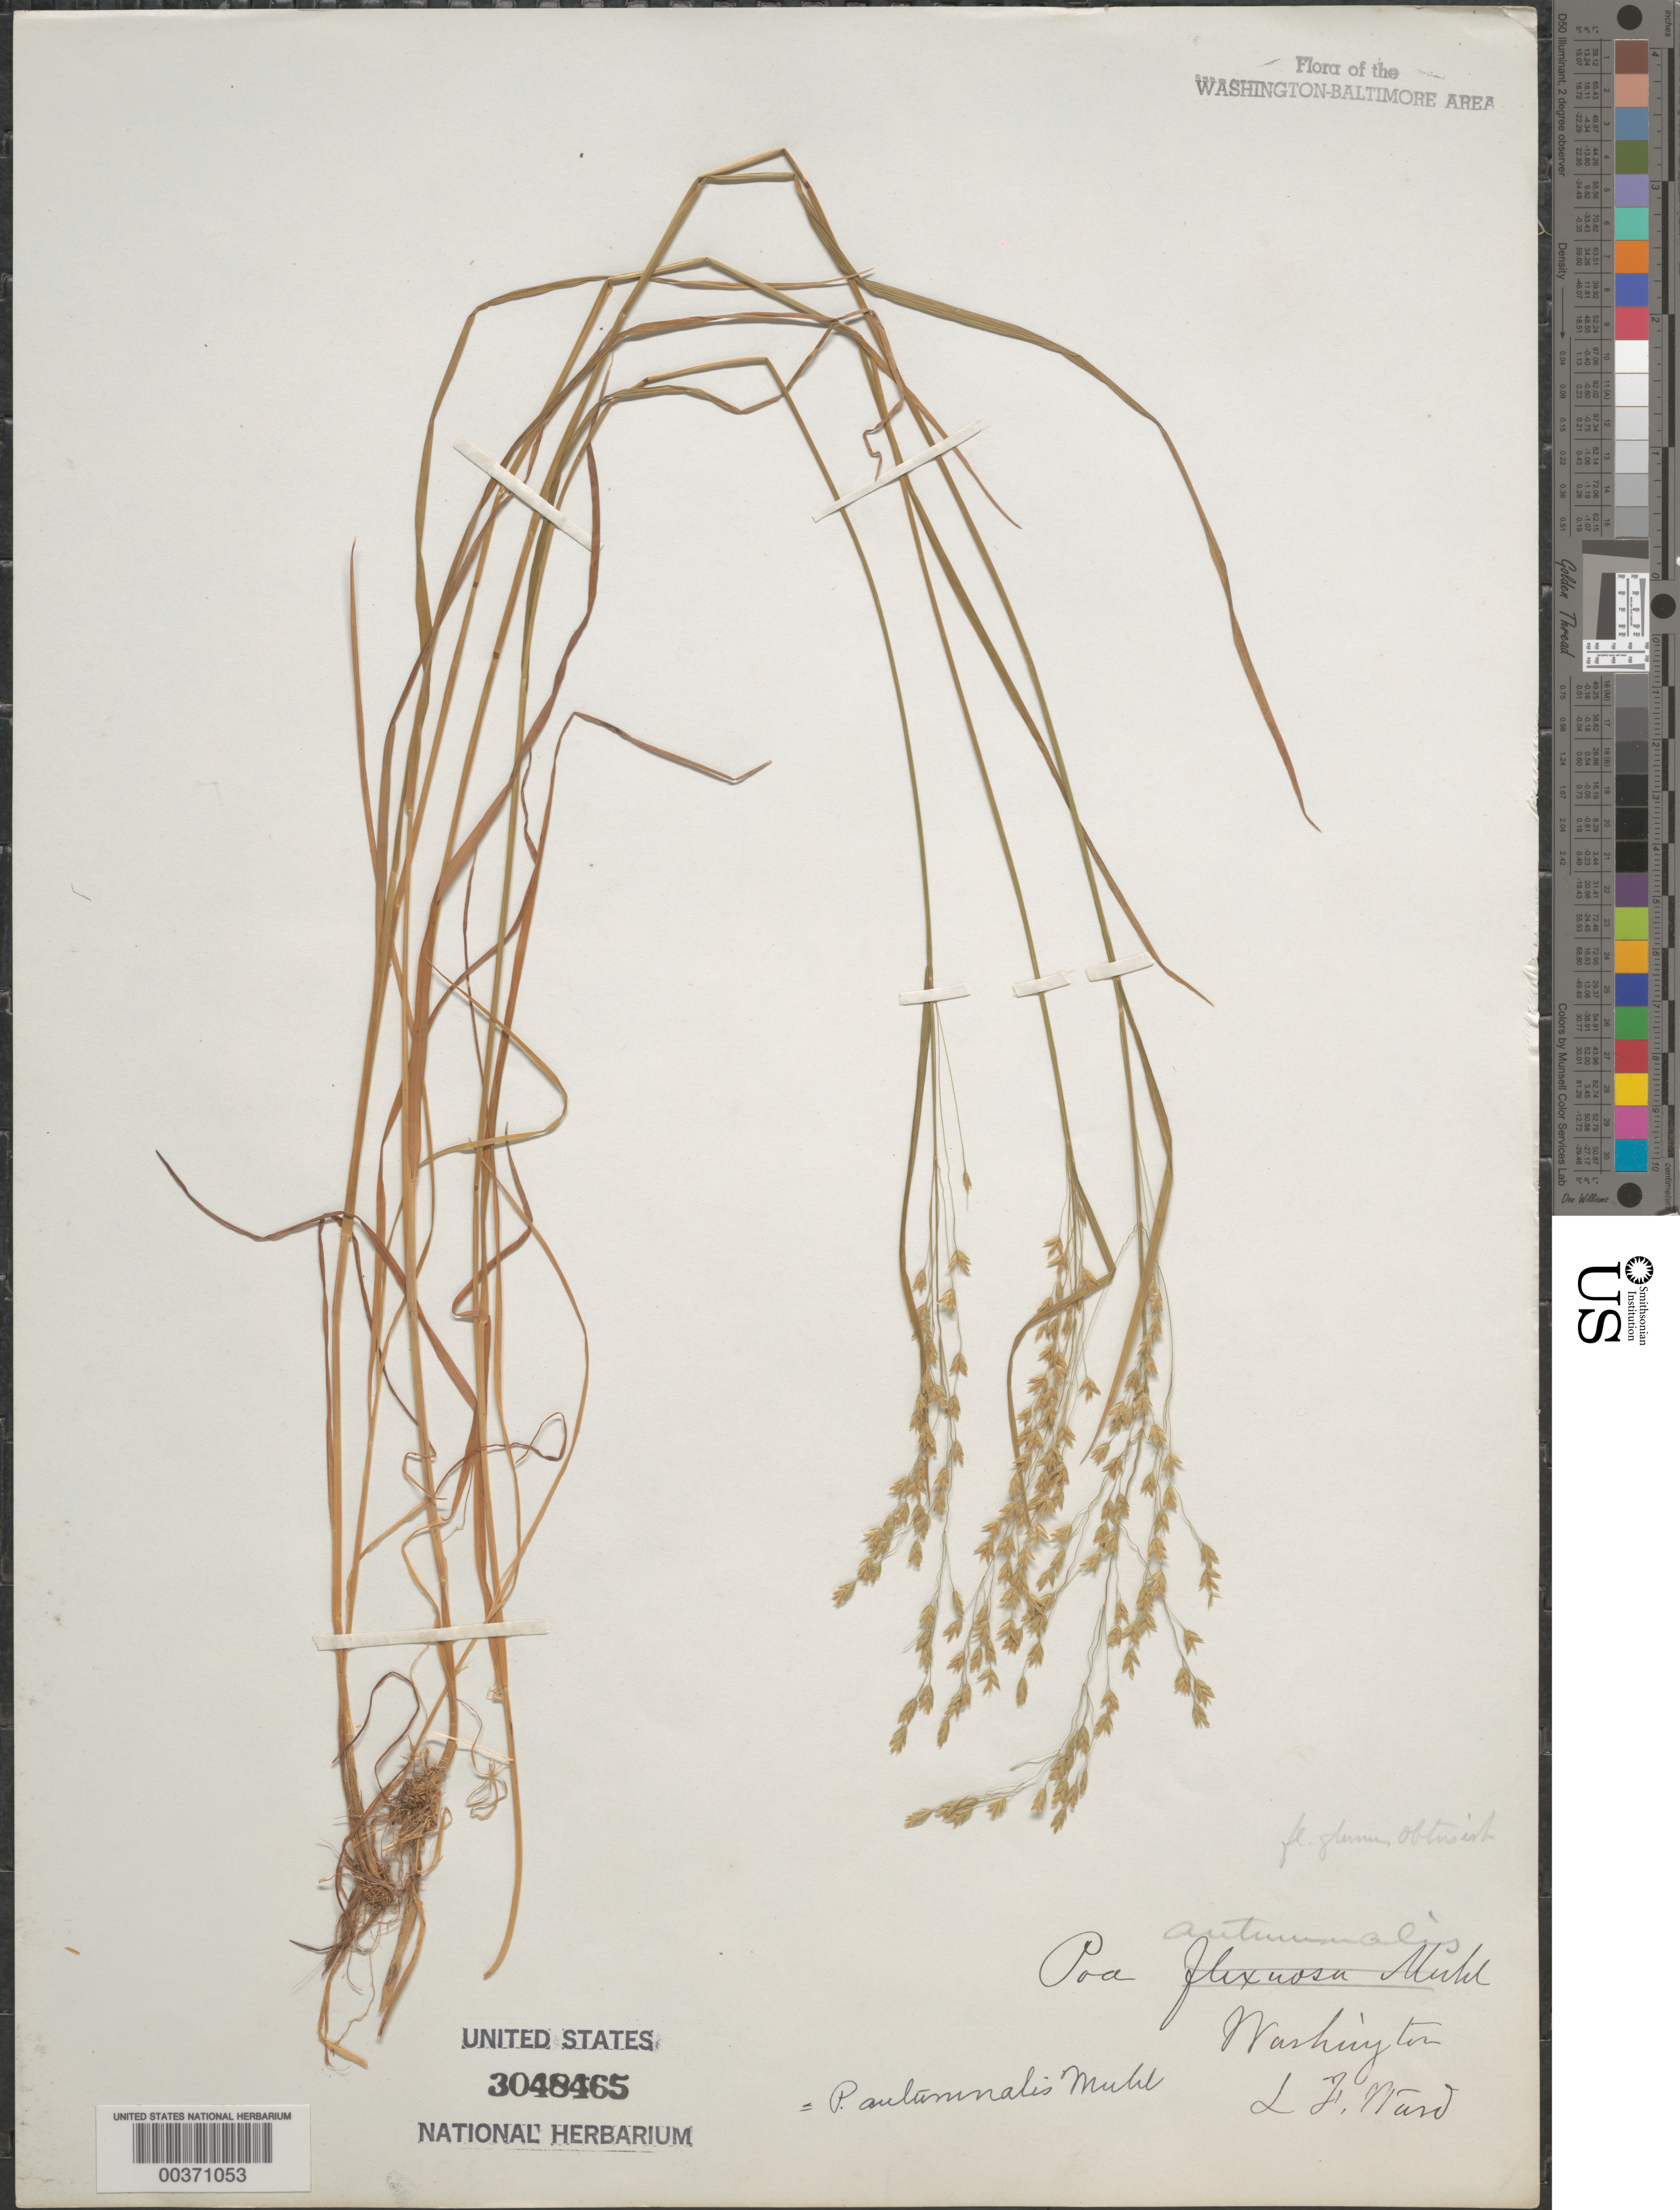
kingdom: Plantae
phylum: Tracheophyta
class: Liliopsida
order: Poales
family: Poaceae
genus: Poa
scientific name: Poa autumnalis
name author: Muhl. ex Elliott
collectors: L. F. Ward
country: United States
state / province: District of Columbia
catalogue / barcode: US 3048465